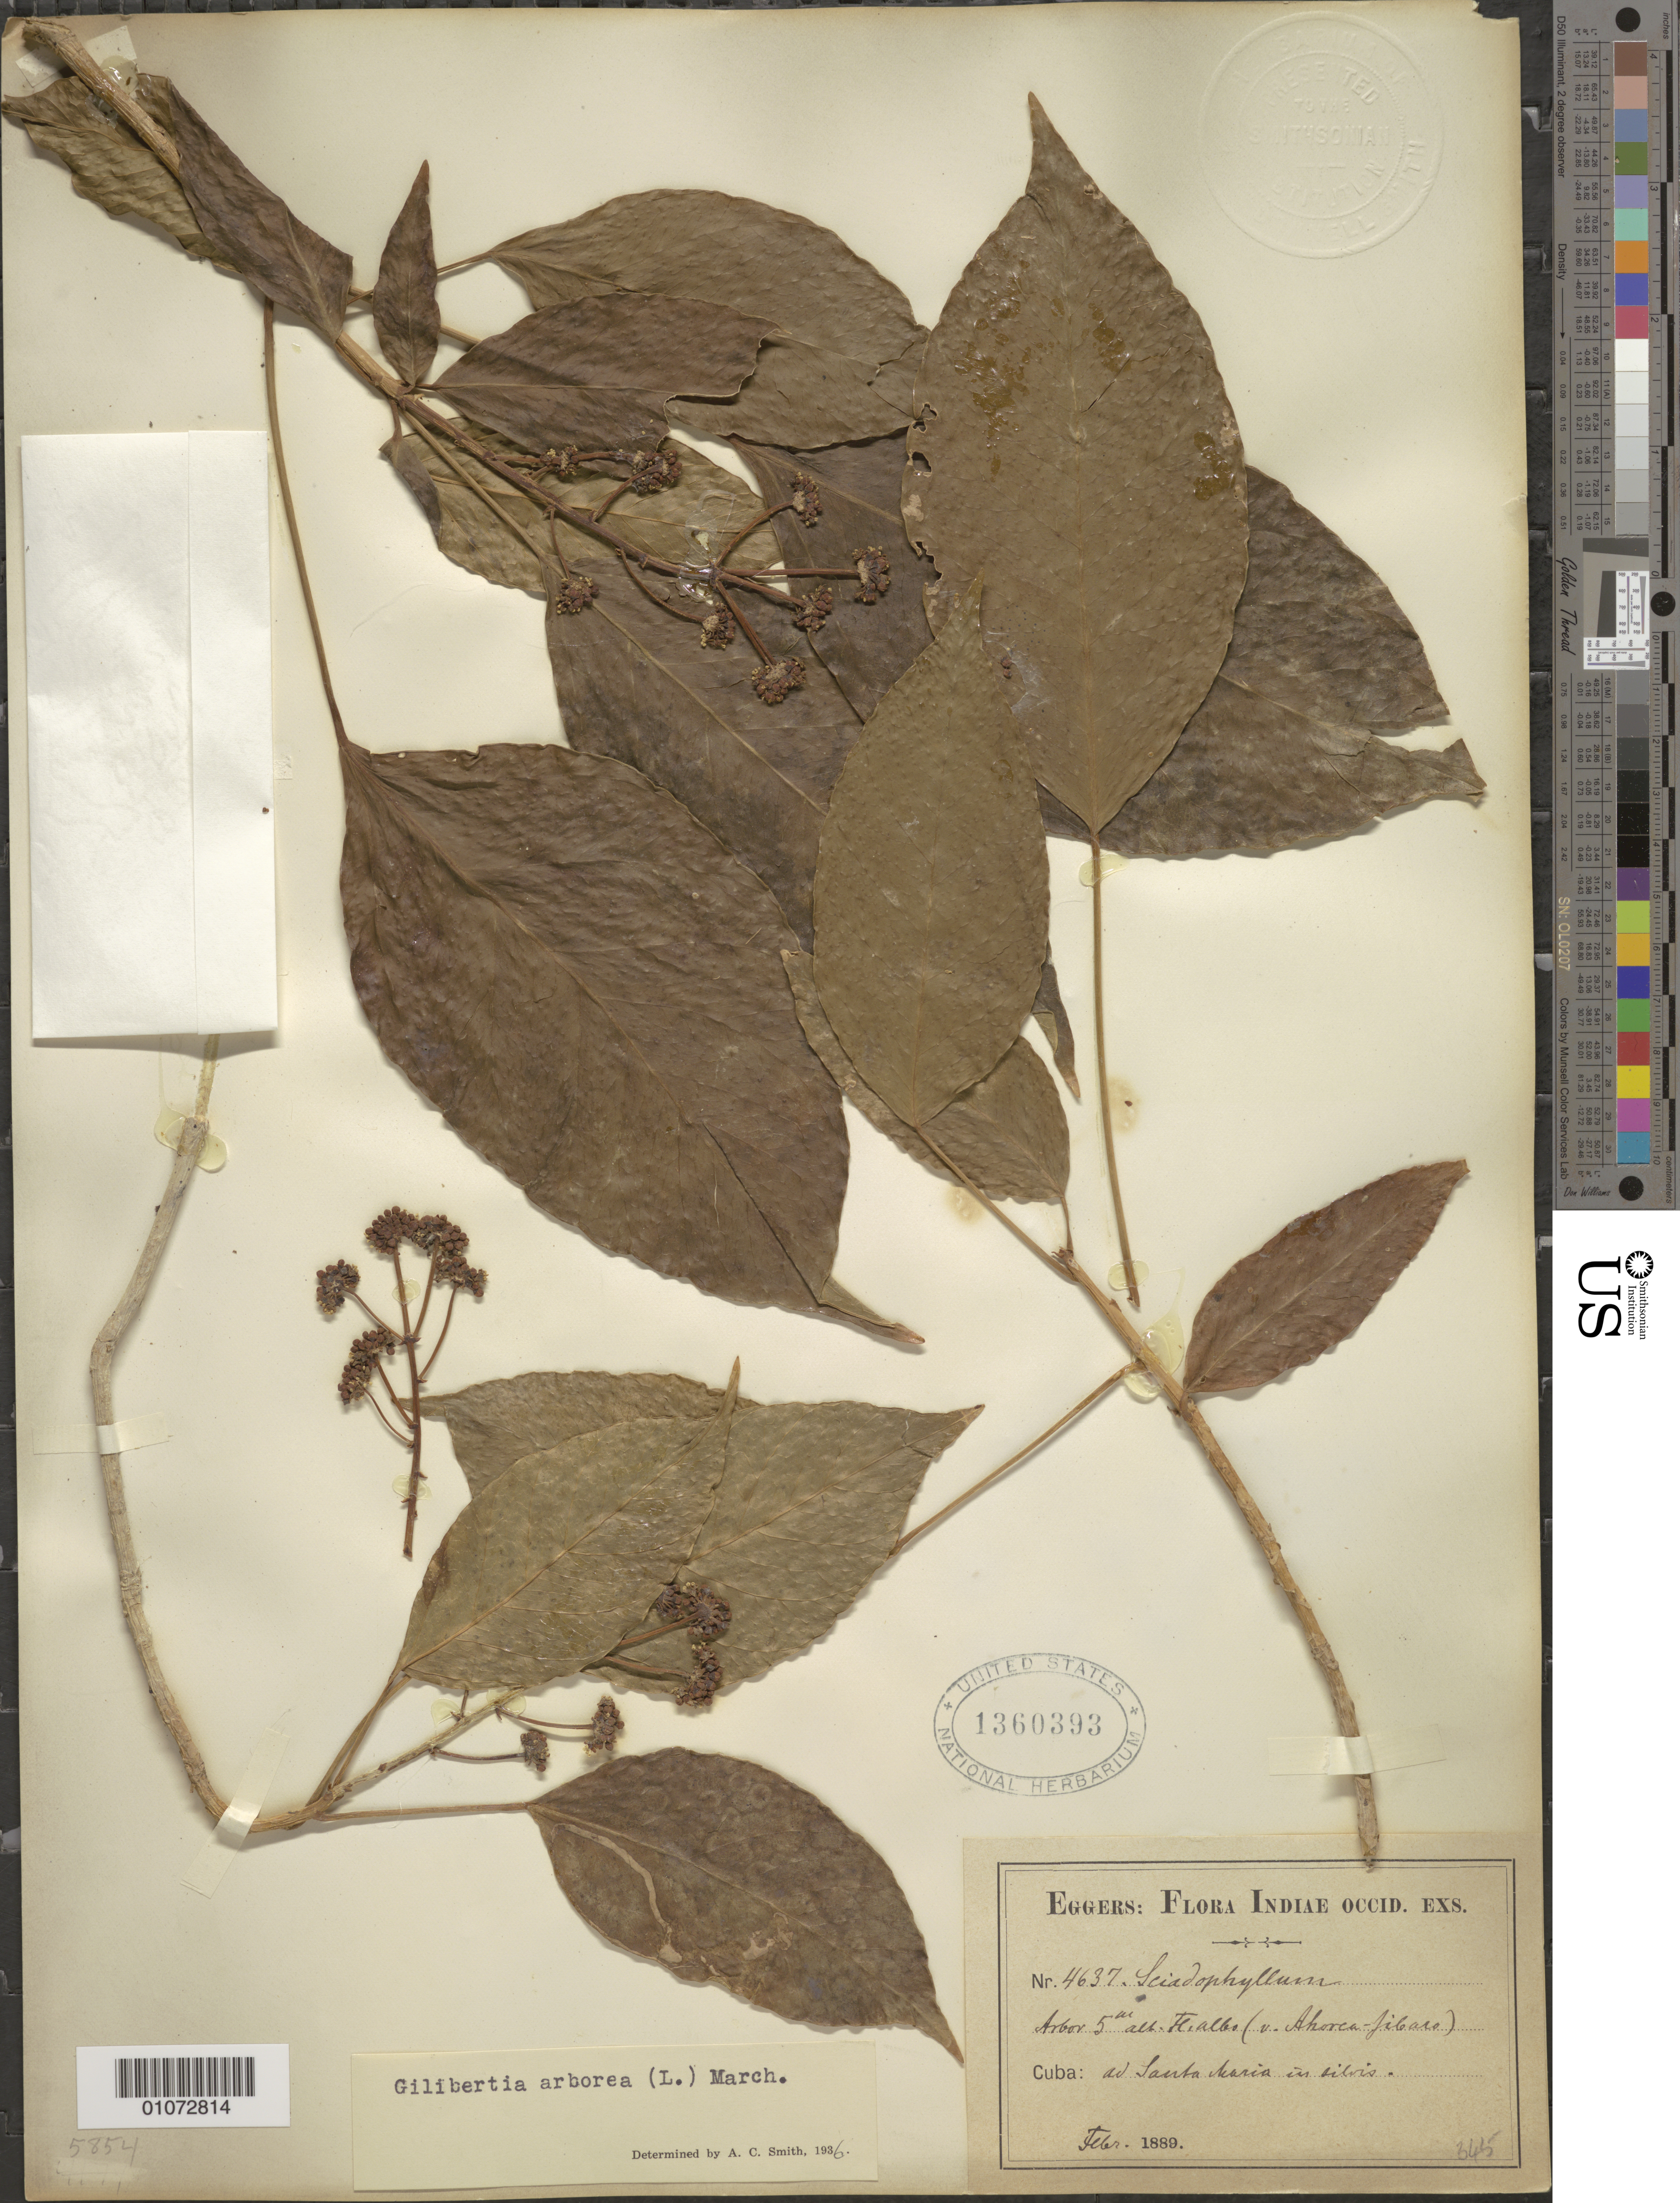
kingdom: Plantae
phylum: Tracheophyta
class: Magnoliopsida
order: Apiales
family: Araliaceae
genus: Dendropanax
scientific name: Dendropanax arboreus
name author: (L.) Decne. & Planch.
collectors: H. F. A. von Eggers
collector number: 4637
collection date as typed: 01 Feb 1889 to 28 Feb 1889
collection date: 1889-02-01/1889-02-28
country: Cuba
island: Cuba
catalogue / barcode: US 1360393